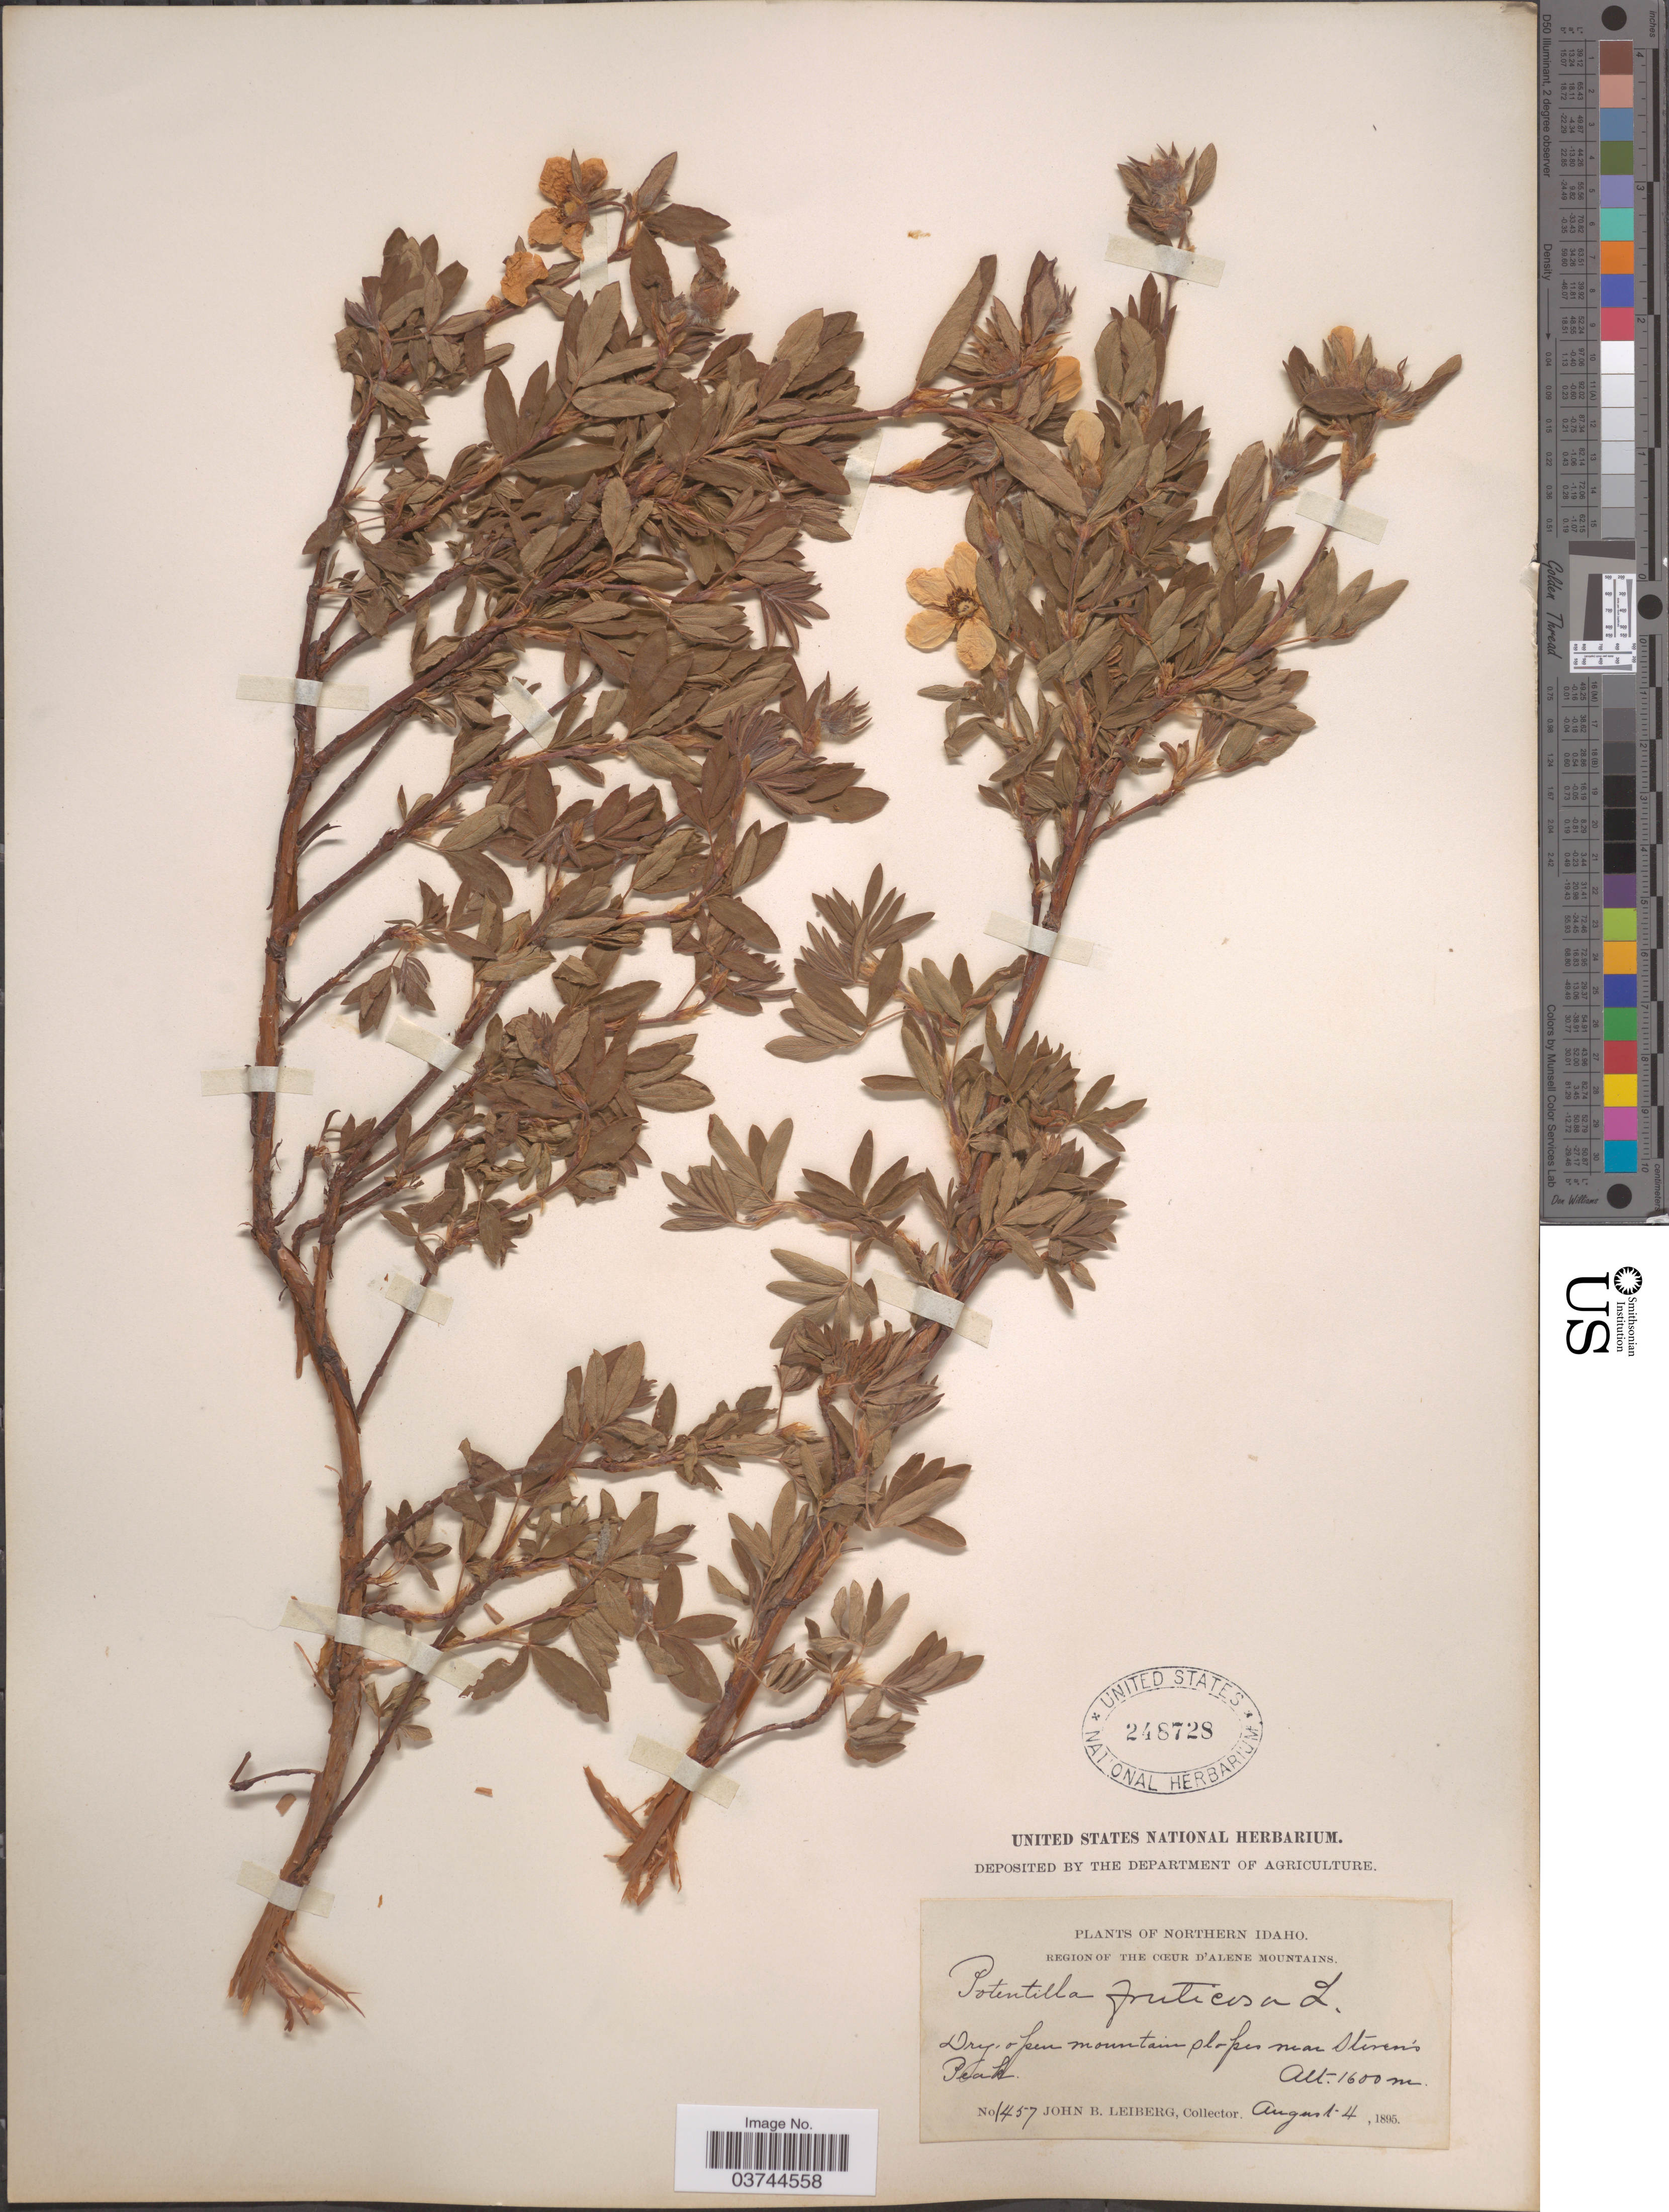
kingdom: Plantae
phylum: Tracheophyta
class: Magnoliopsida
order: Rosales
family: Rosaceae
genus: Dasiphora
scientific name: Dasiphora fruticosa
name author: (L.) Rydb.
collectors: J. B. Leiberg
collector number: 1457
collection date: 1895-08-04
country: United States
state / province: Idaho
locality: Northern Idaho. Region of the Cœur D'Alene Mountains. Dry, open mountain slopes near Steven's Peak.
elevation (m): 1600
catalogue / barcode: US 248728